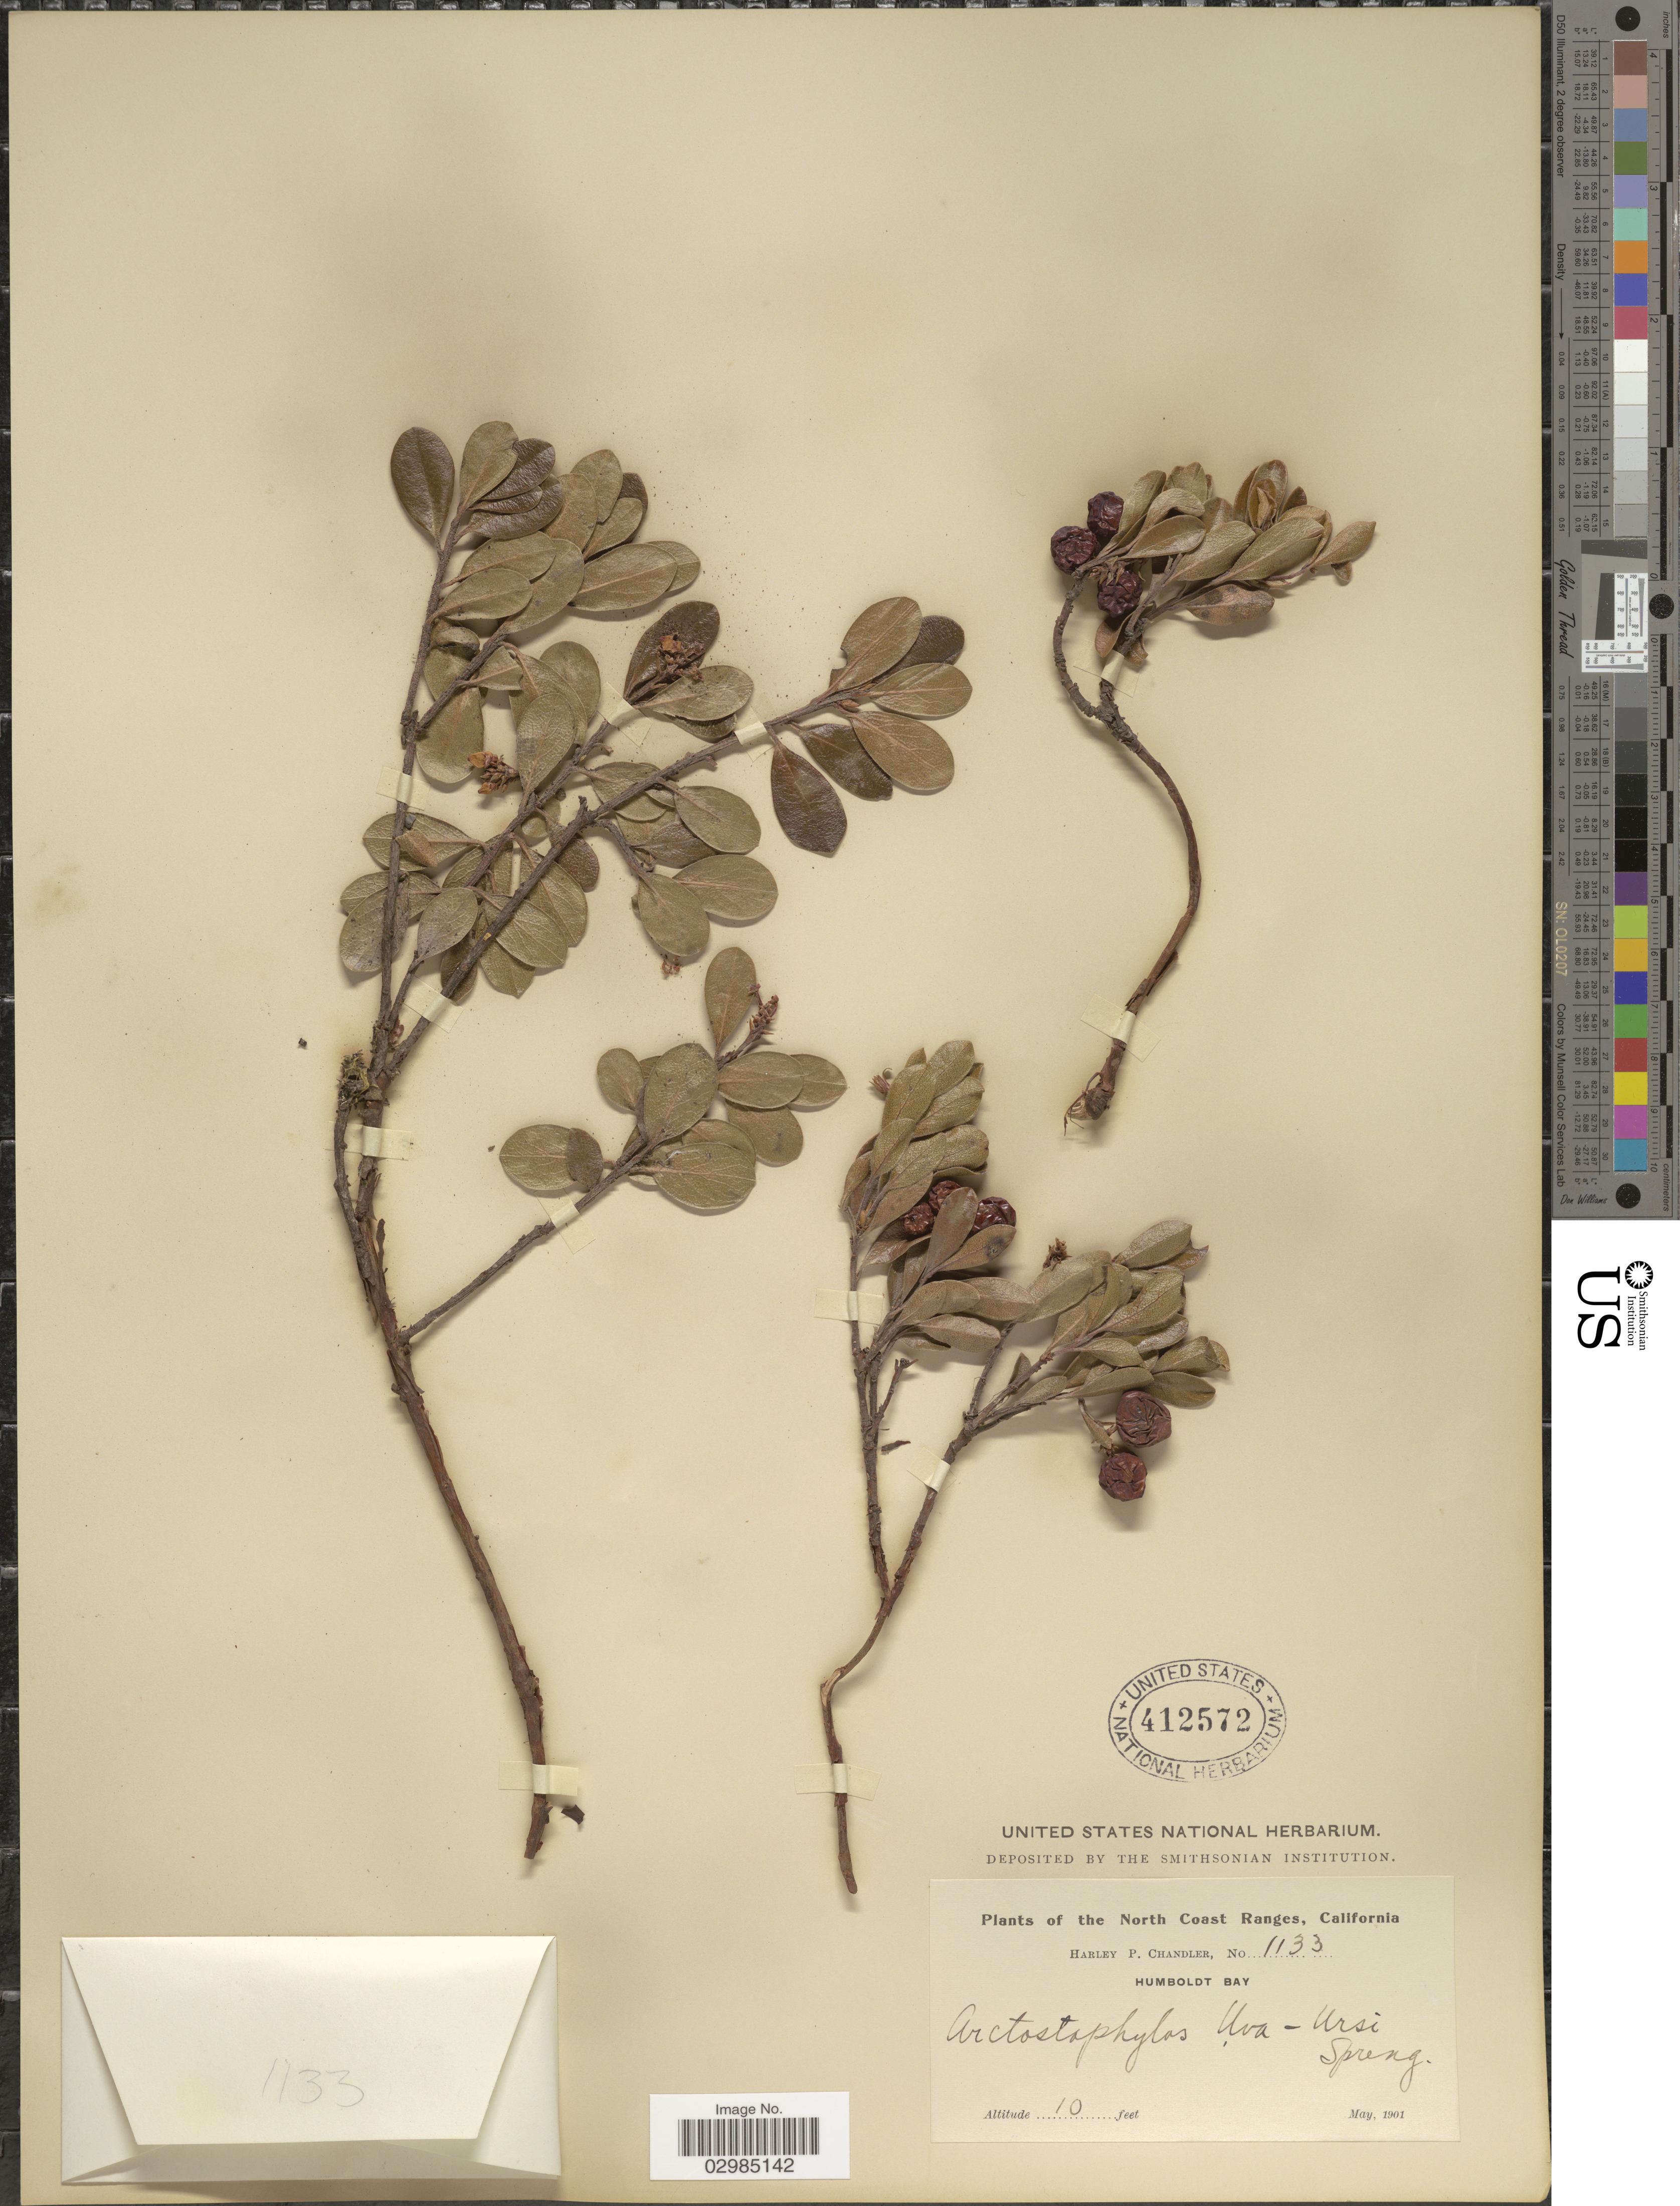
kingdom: Plantae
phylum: Tracheophyta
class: Magnoliopsida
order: Ericales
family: Ericaceae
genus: Arctostaphylos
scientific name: Arctostaphylos uva-ursi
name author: (L.) Spreng.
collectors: H. Chandler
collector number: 1133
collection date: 1901-05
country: United States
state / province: California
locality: North Coast Ranges, California. Humboldt Bay.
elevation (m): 3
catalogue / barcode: US 412572